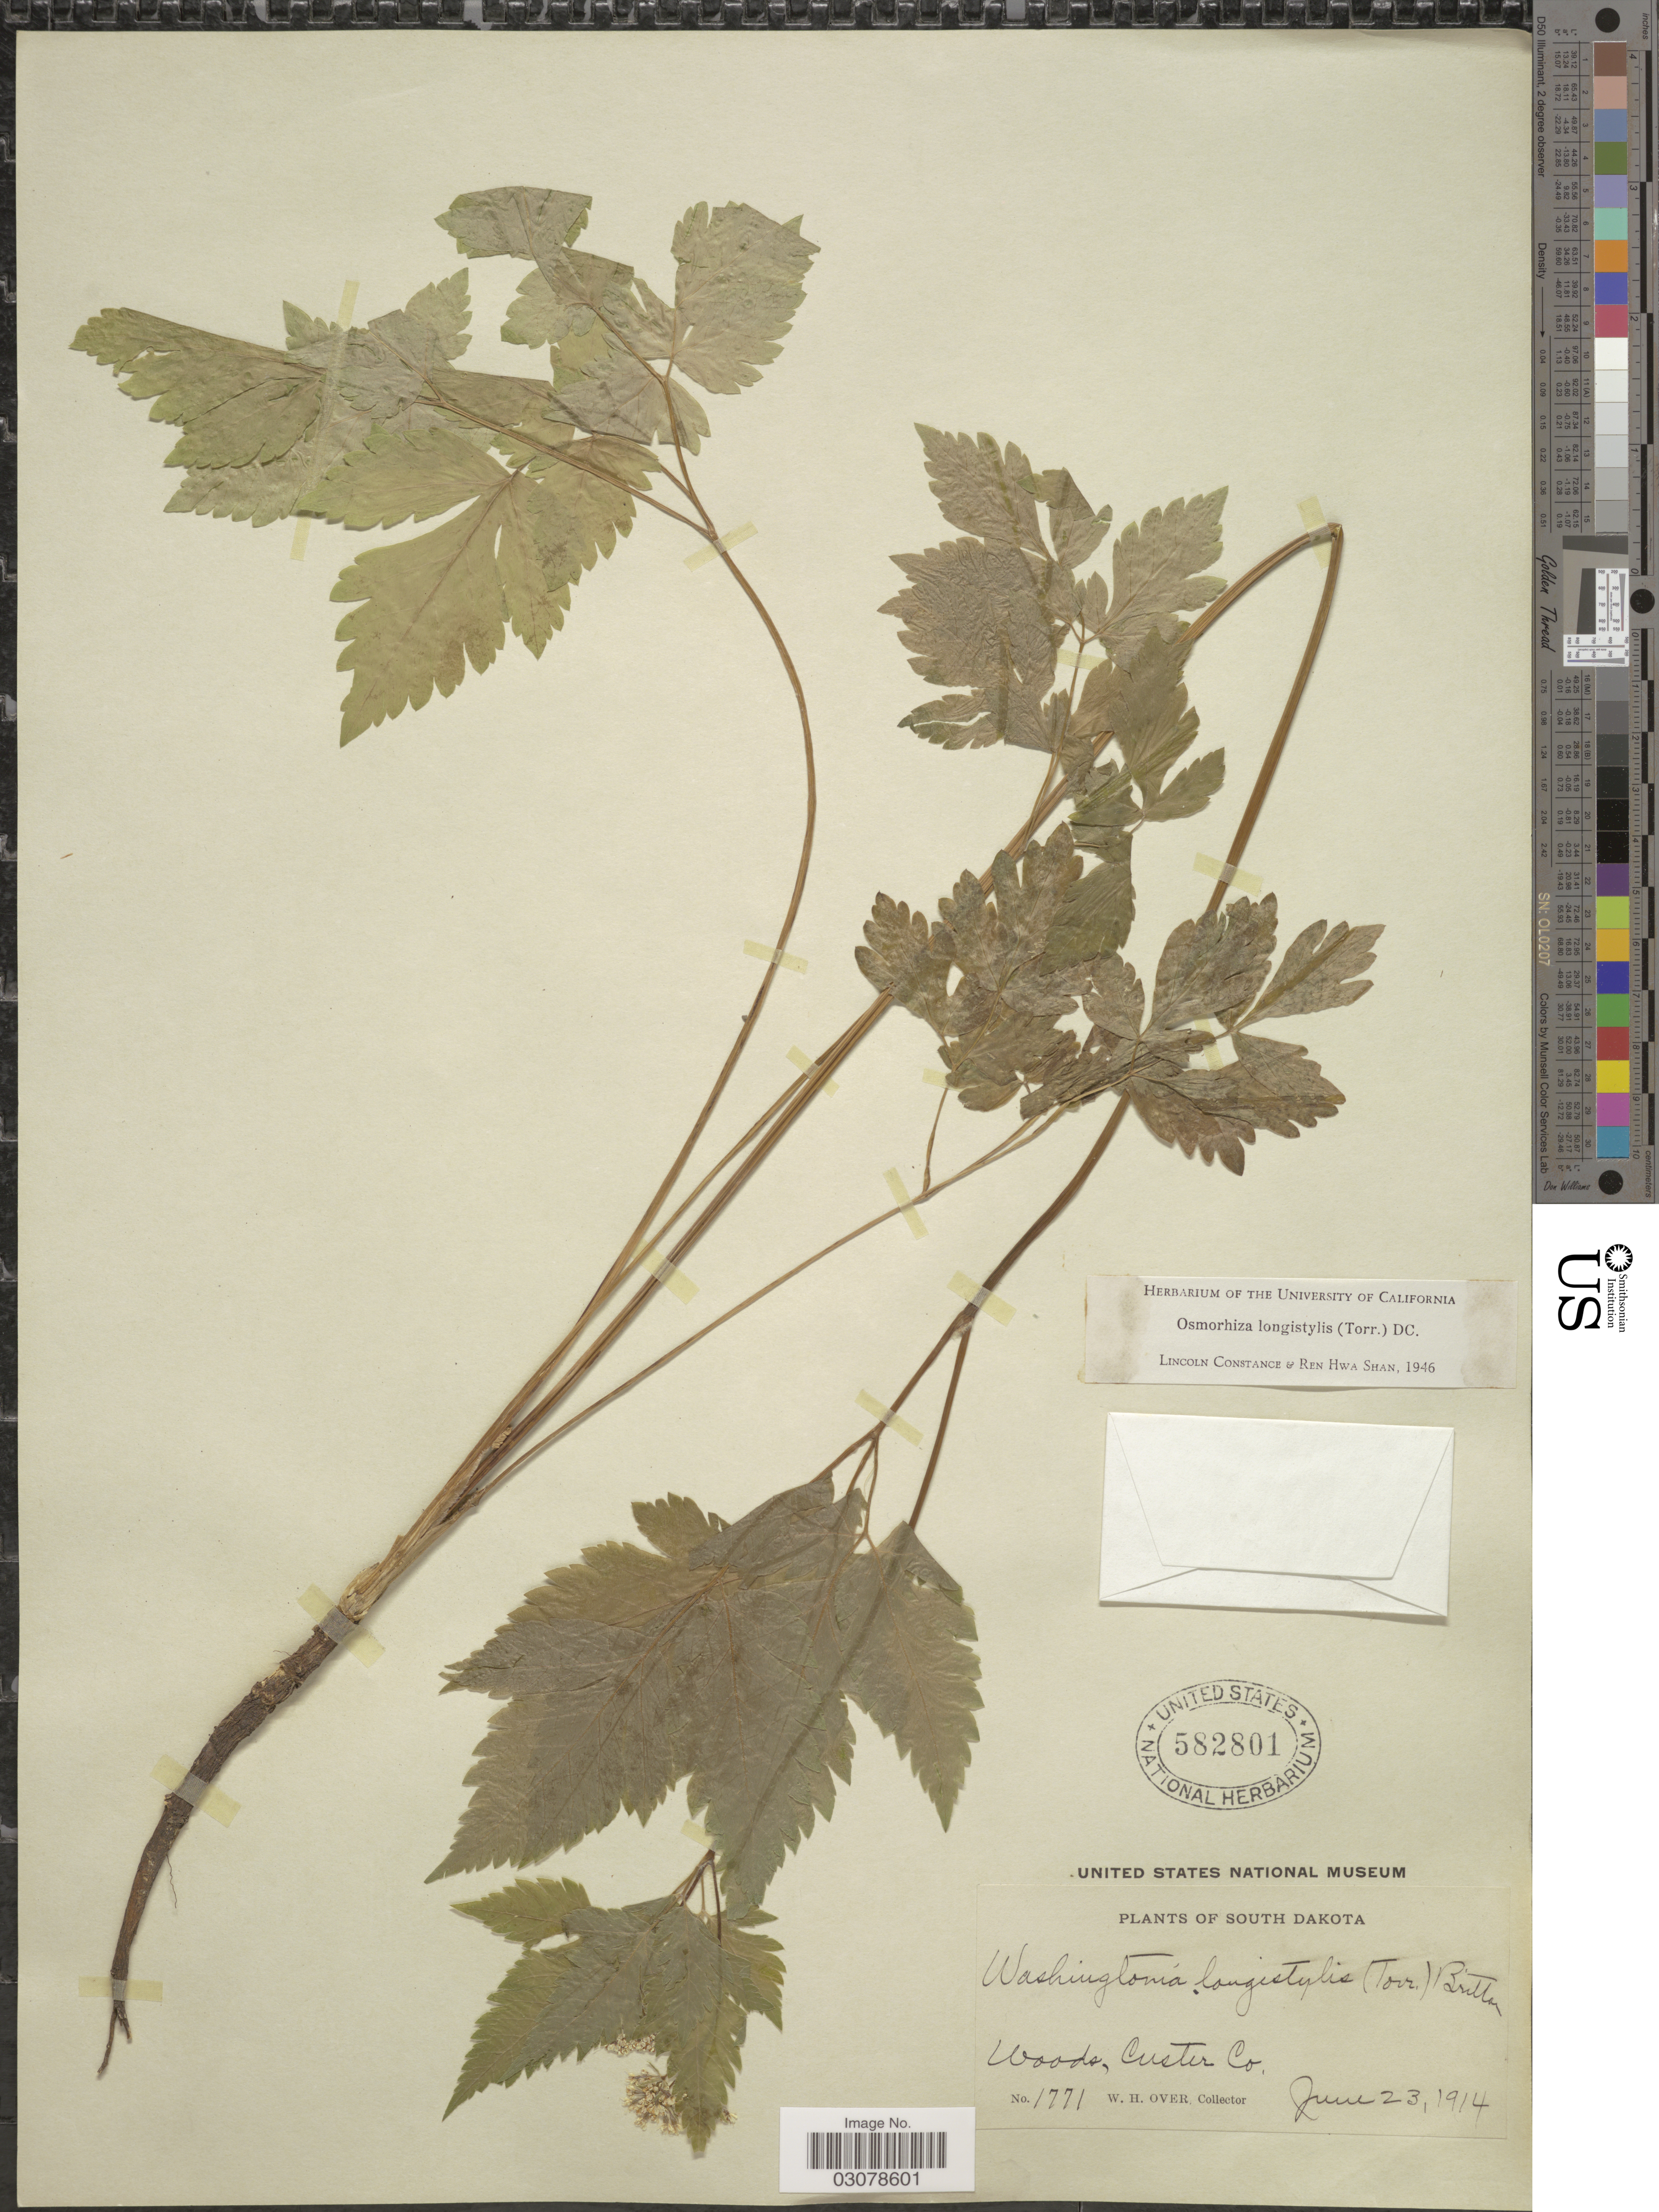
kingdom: Plantae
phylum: Tracheophyta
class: Magnoliopsida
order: Apiales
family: Apiaceae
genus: Osmorhiza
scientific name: Osmorhiza longistylis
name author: (Torr.) DC.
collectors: W. Over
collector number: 1771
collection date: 1914-06-23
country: United States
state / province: South Dakota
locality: Woods, Custer Co.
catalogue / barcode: US 582801